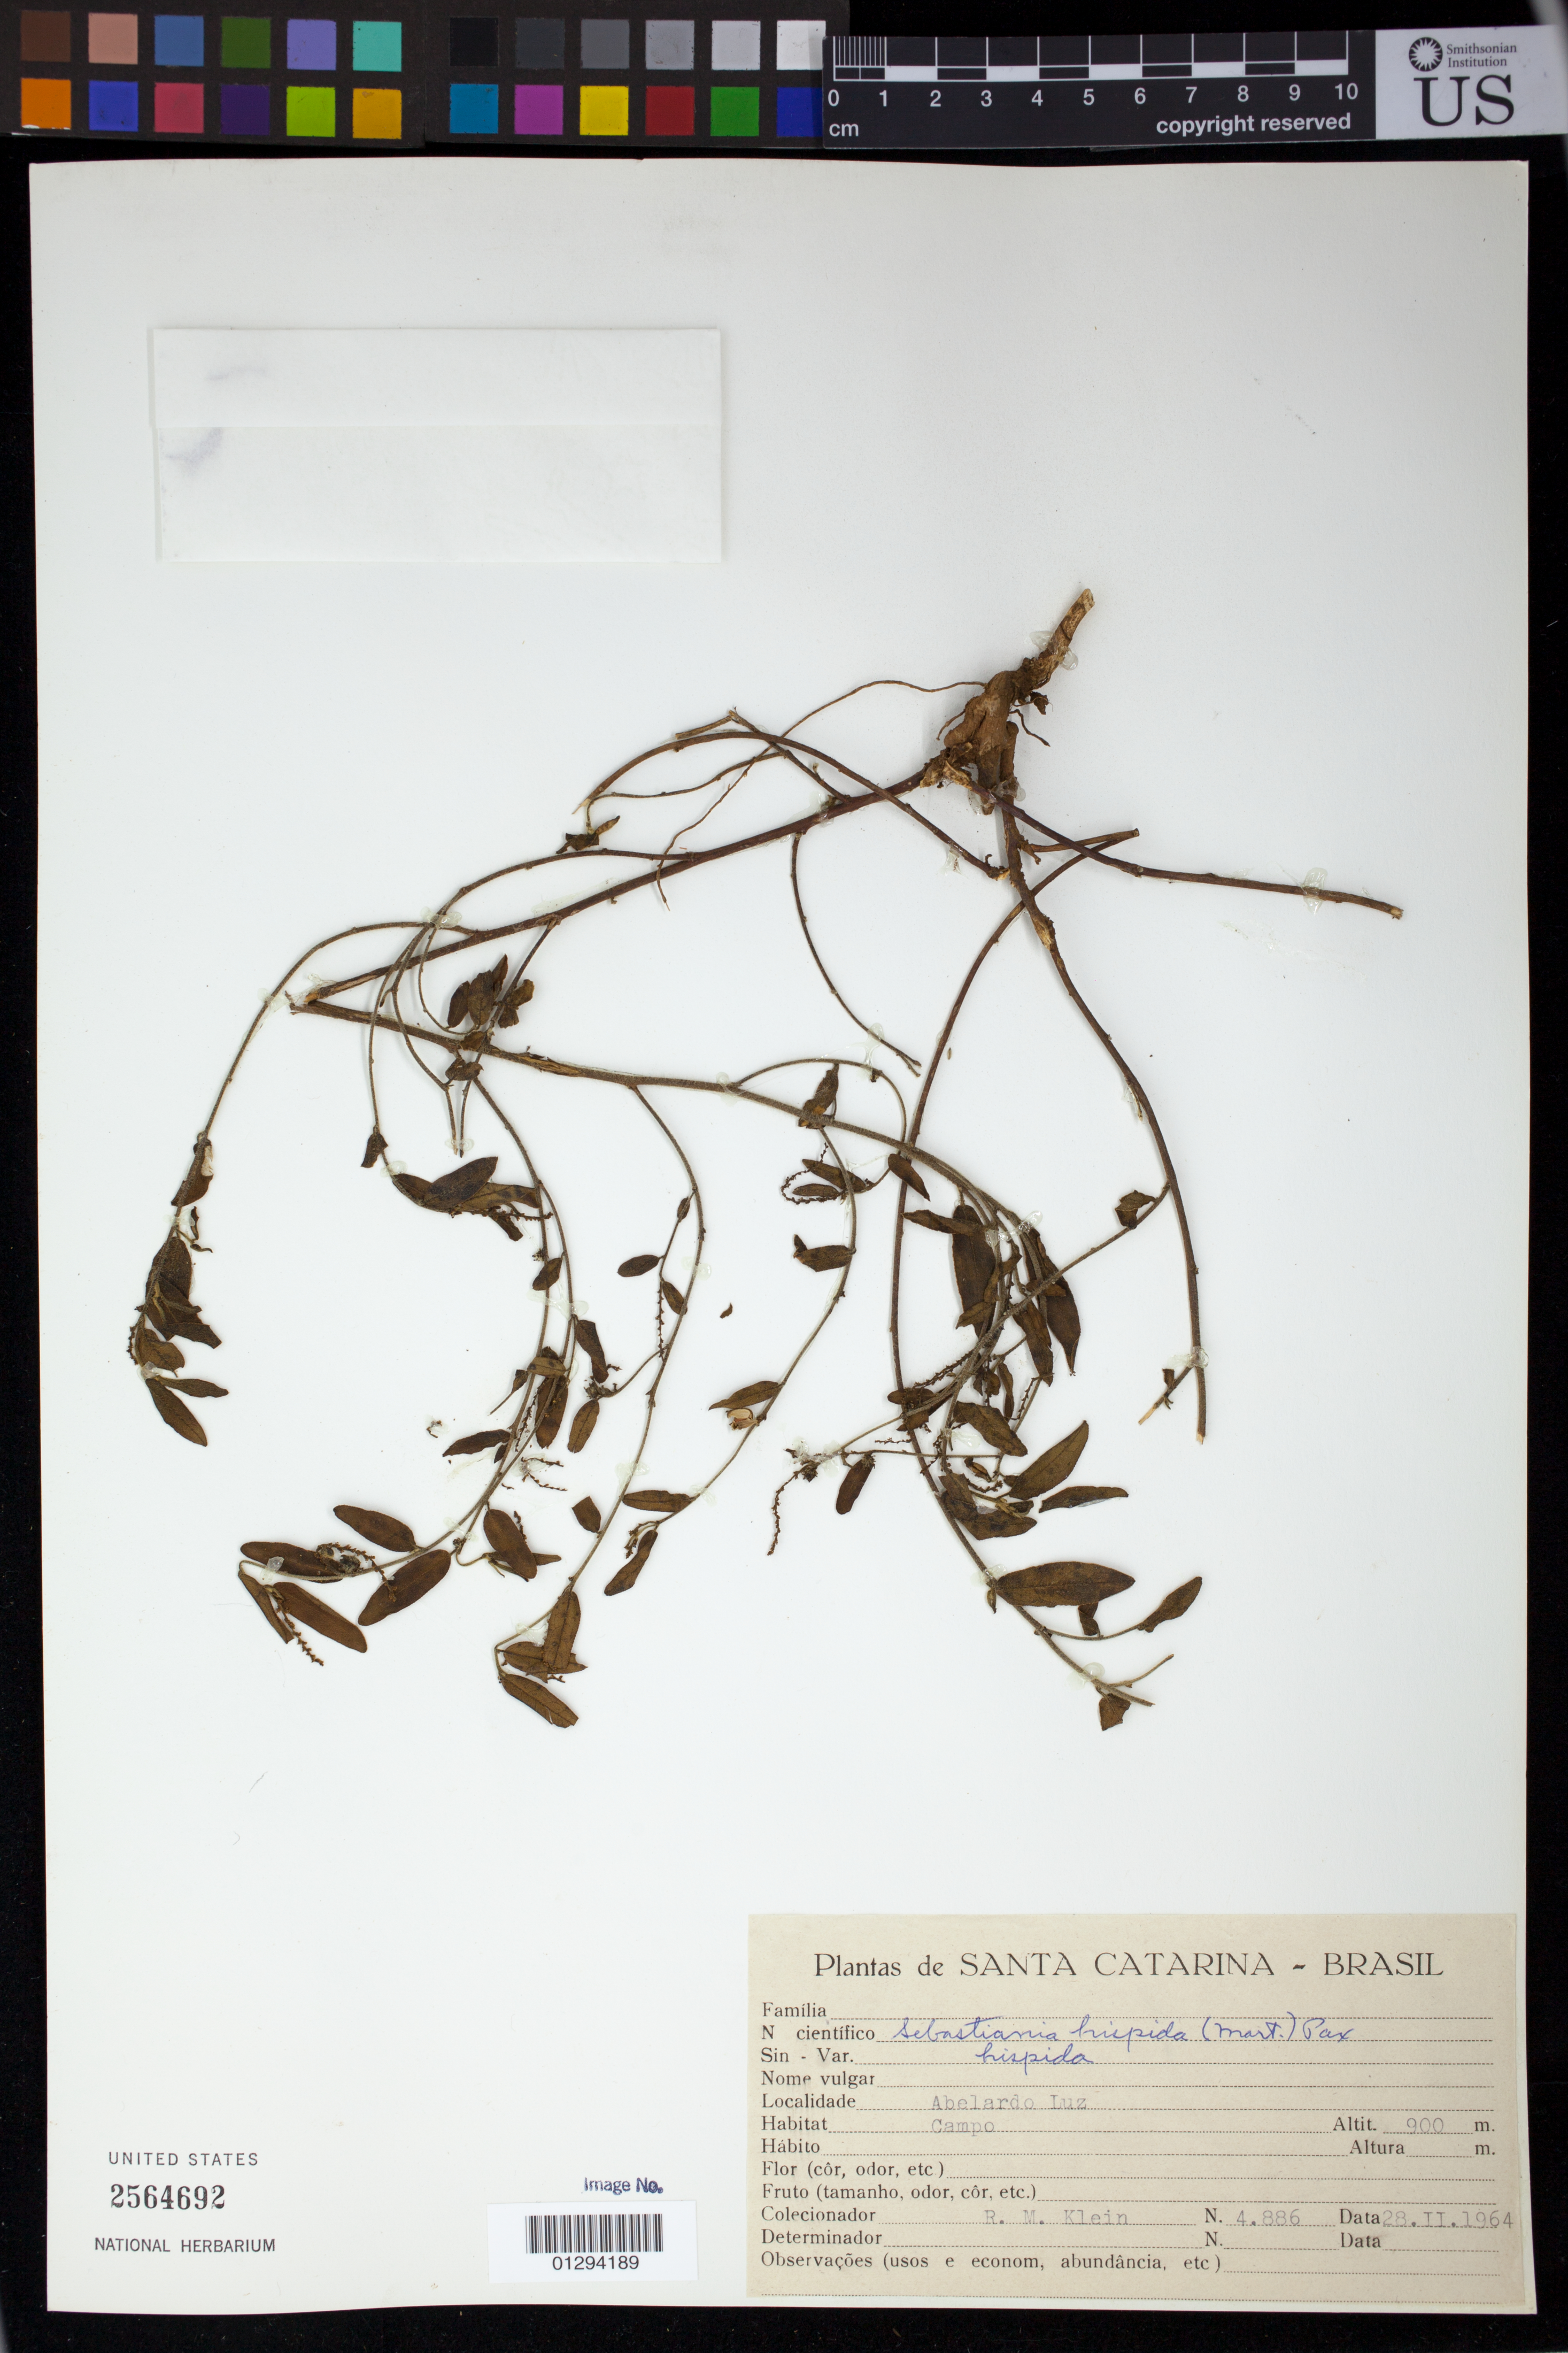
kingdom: Plantae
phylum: Tracheophyta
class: Magnoliopsida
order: Malpighiales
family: Euphorbiaceae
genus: Sebastiania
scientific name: Sebastiania hispida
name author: (Mart.) Pax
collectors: R. M. Klein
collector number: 4886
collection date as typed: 28 Feb 1964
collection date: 1964-02-28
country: Brazil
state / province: Santa Catarina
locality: Abelardo Luz.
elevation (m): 900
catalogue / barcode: US 2564692